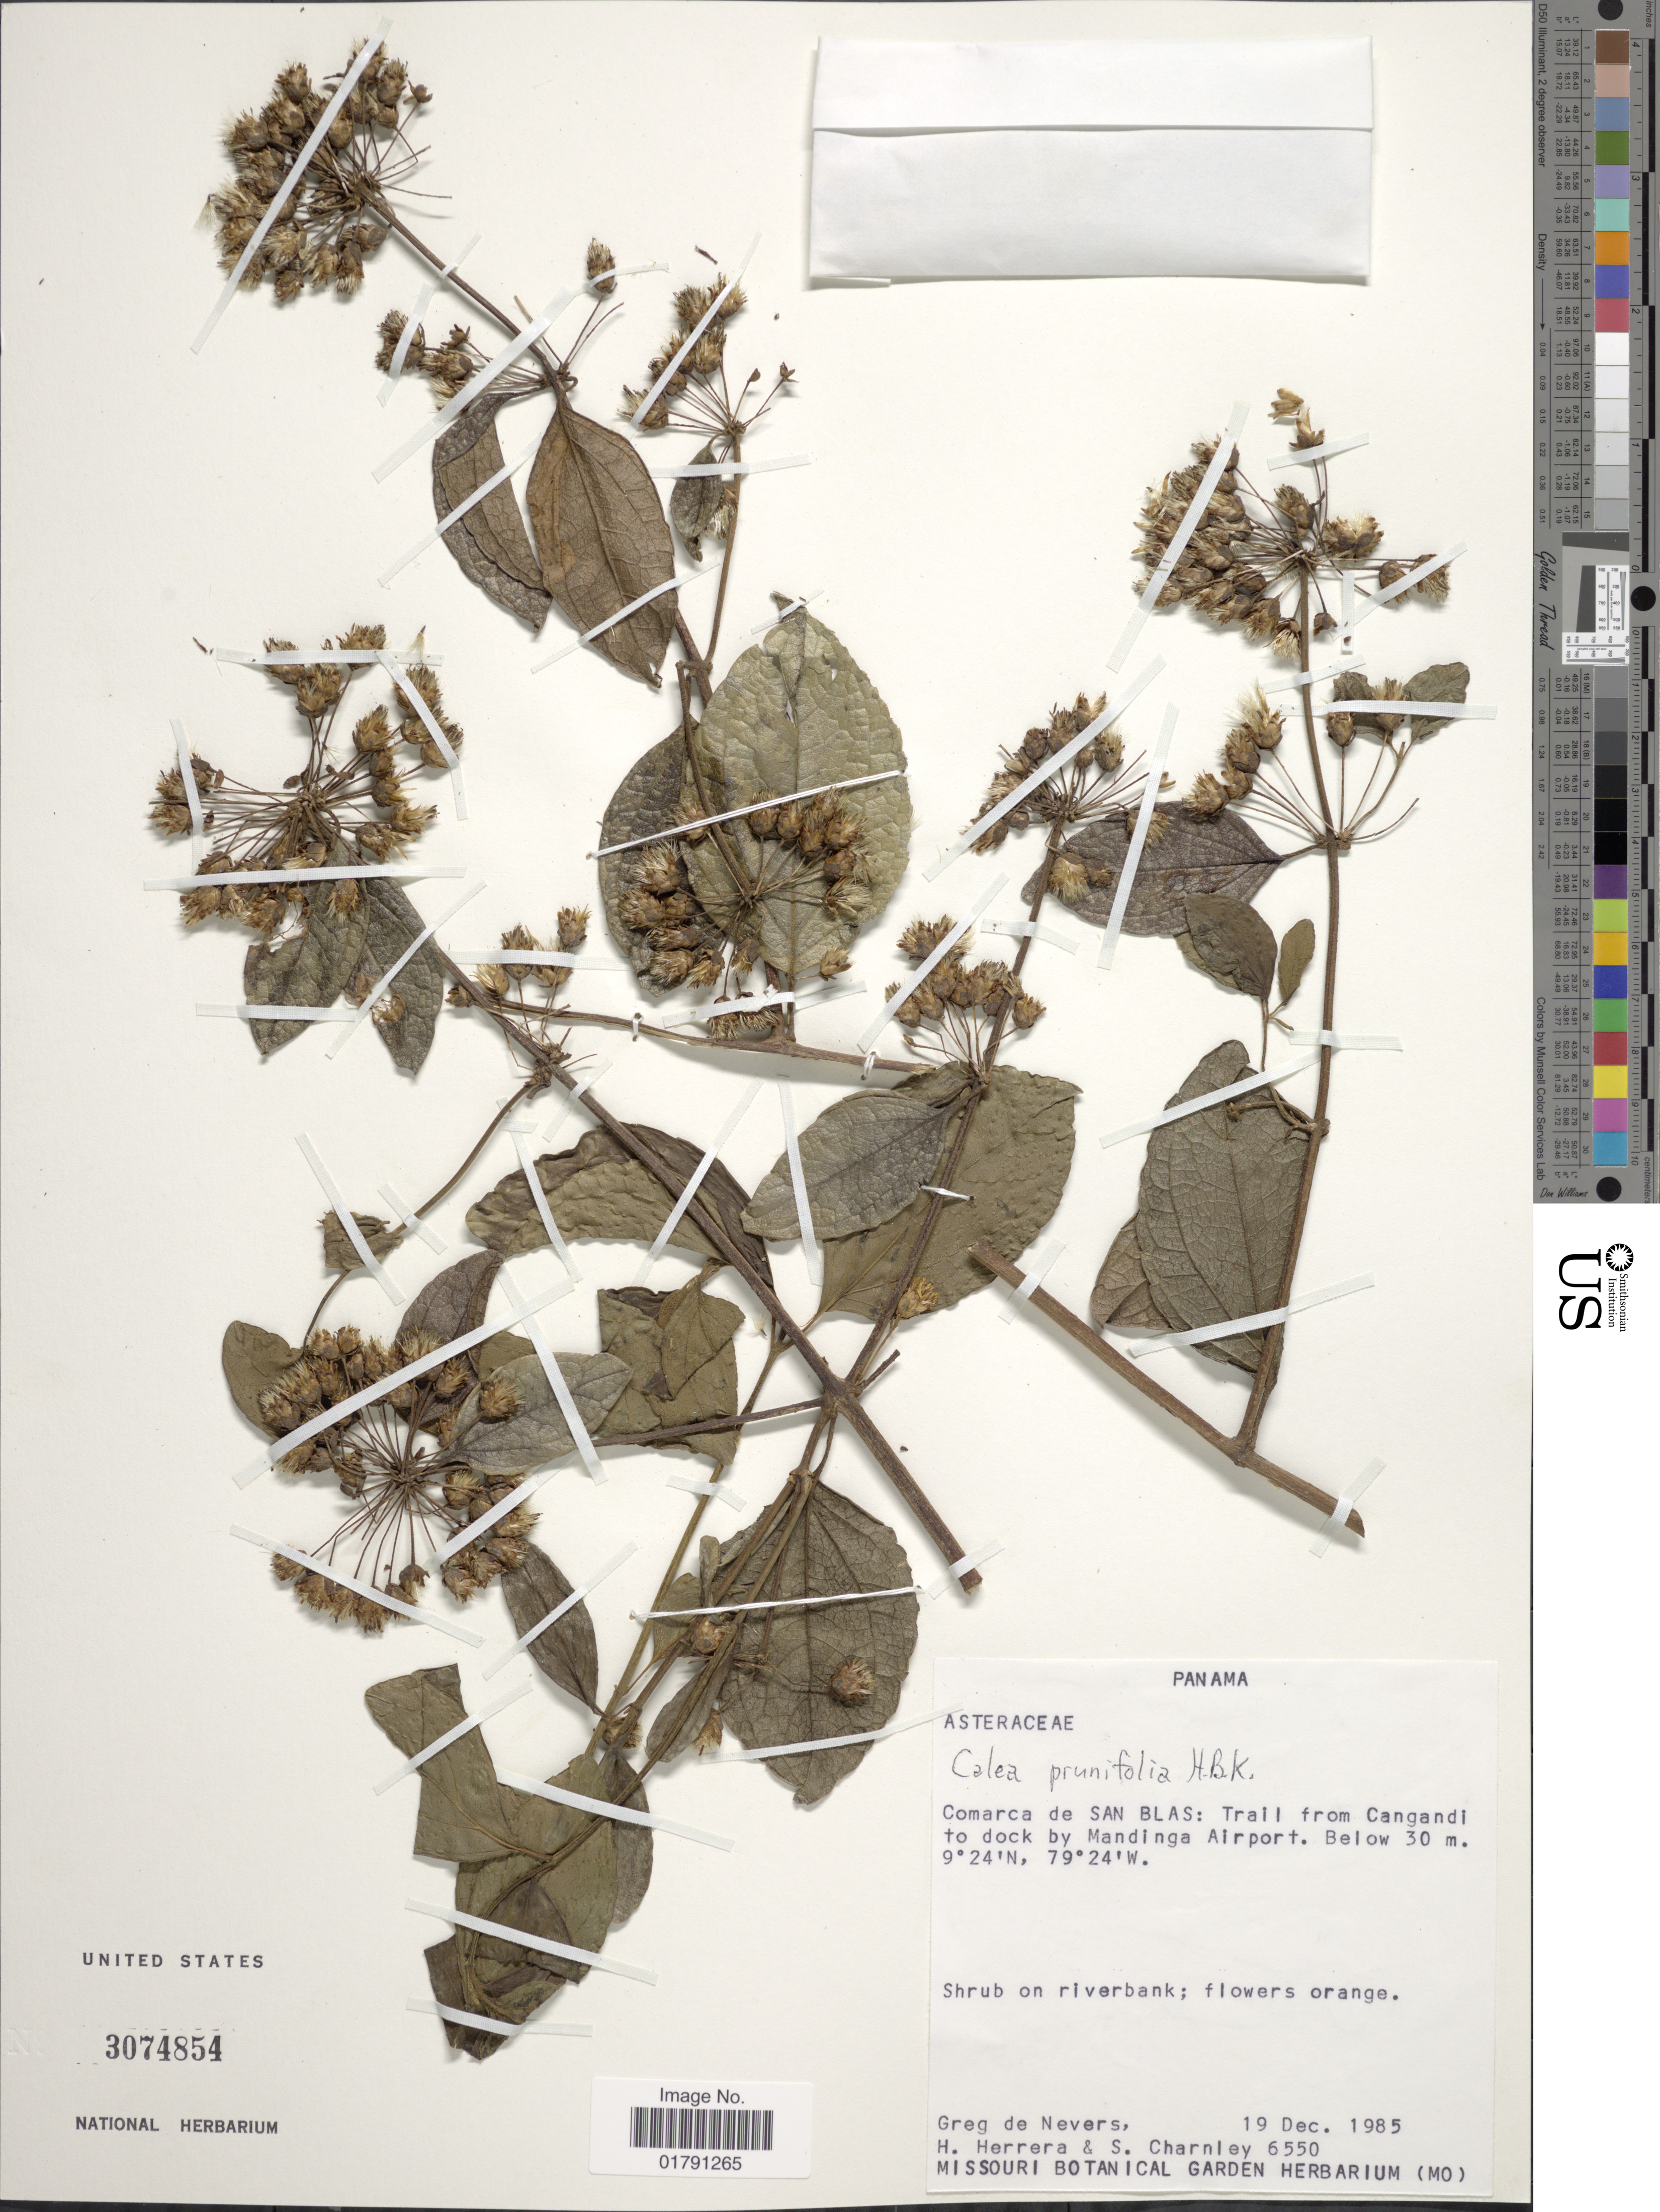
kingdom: Plantae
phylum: Tracheophyta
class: Magnoliopsida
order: Asterales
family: Asteraceae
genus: Calea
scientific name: Calea prunifolia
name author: Kunth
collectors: G. C. de Nevers, H. Herrera & S. Charnley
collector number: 6550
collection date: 1985-12-19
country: Panama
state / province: Kuna Yala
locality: Comarca de San Blas, Trail from Cangandi to dock by Mandinga Airport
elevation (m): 30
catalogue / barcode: US 3074854